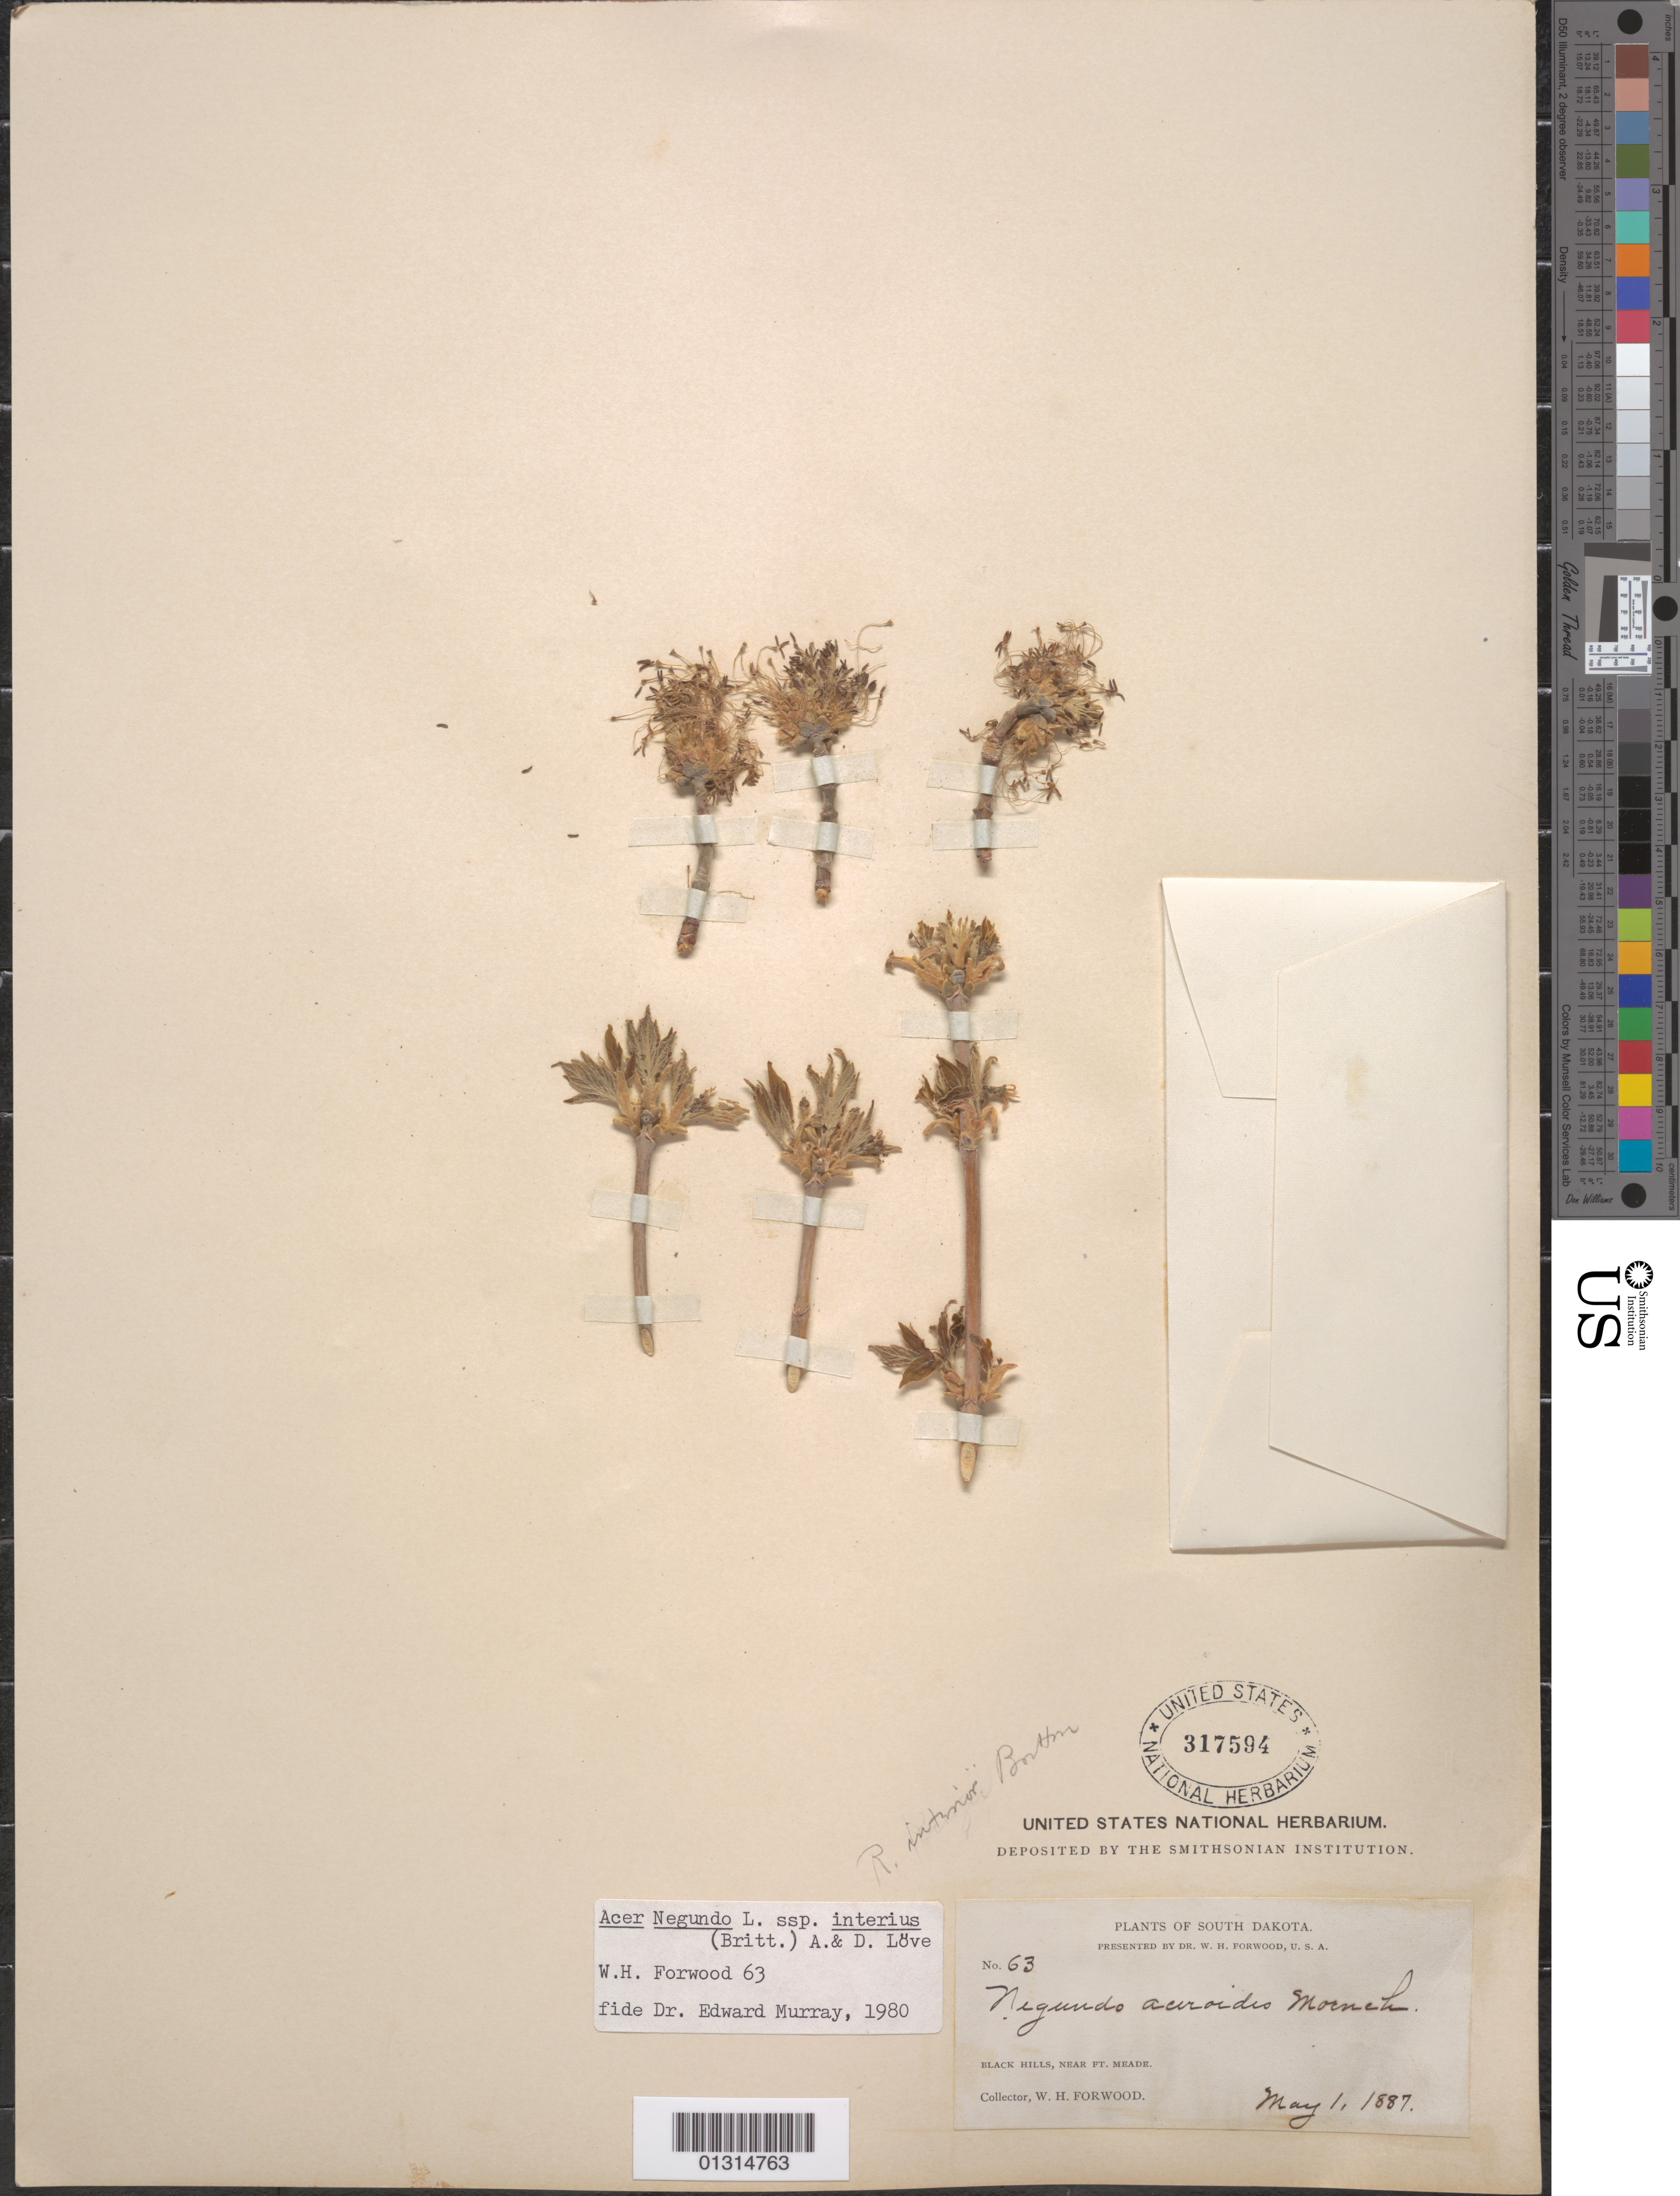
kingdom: Plantae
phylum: Tracheophyta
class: Magnoliopsida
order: Sapindales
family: Sapindaceae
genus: Acer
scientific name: Acer negundo subsp. interius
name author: (Britton) Á. Löve & D. Löve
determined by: Murray, Edward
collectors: W. Forwood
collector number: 63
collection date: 1887-05-01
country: United States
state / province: South Dakota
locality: Black Hills, near Ft. Meade.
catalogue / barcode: US 317594